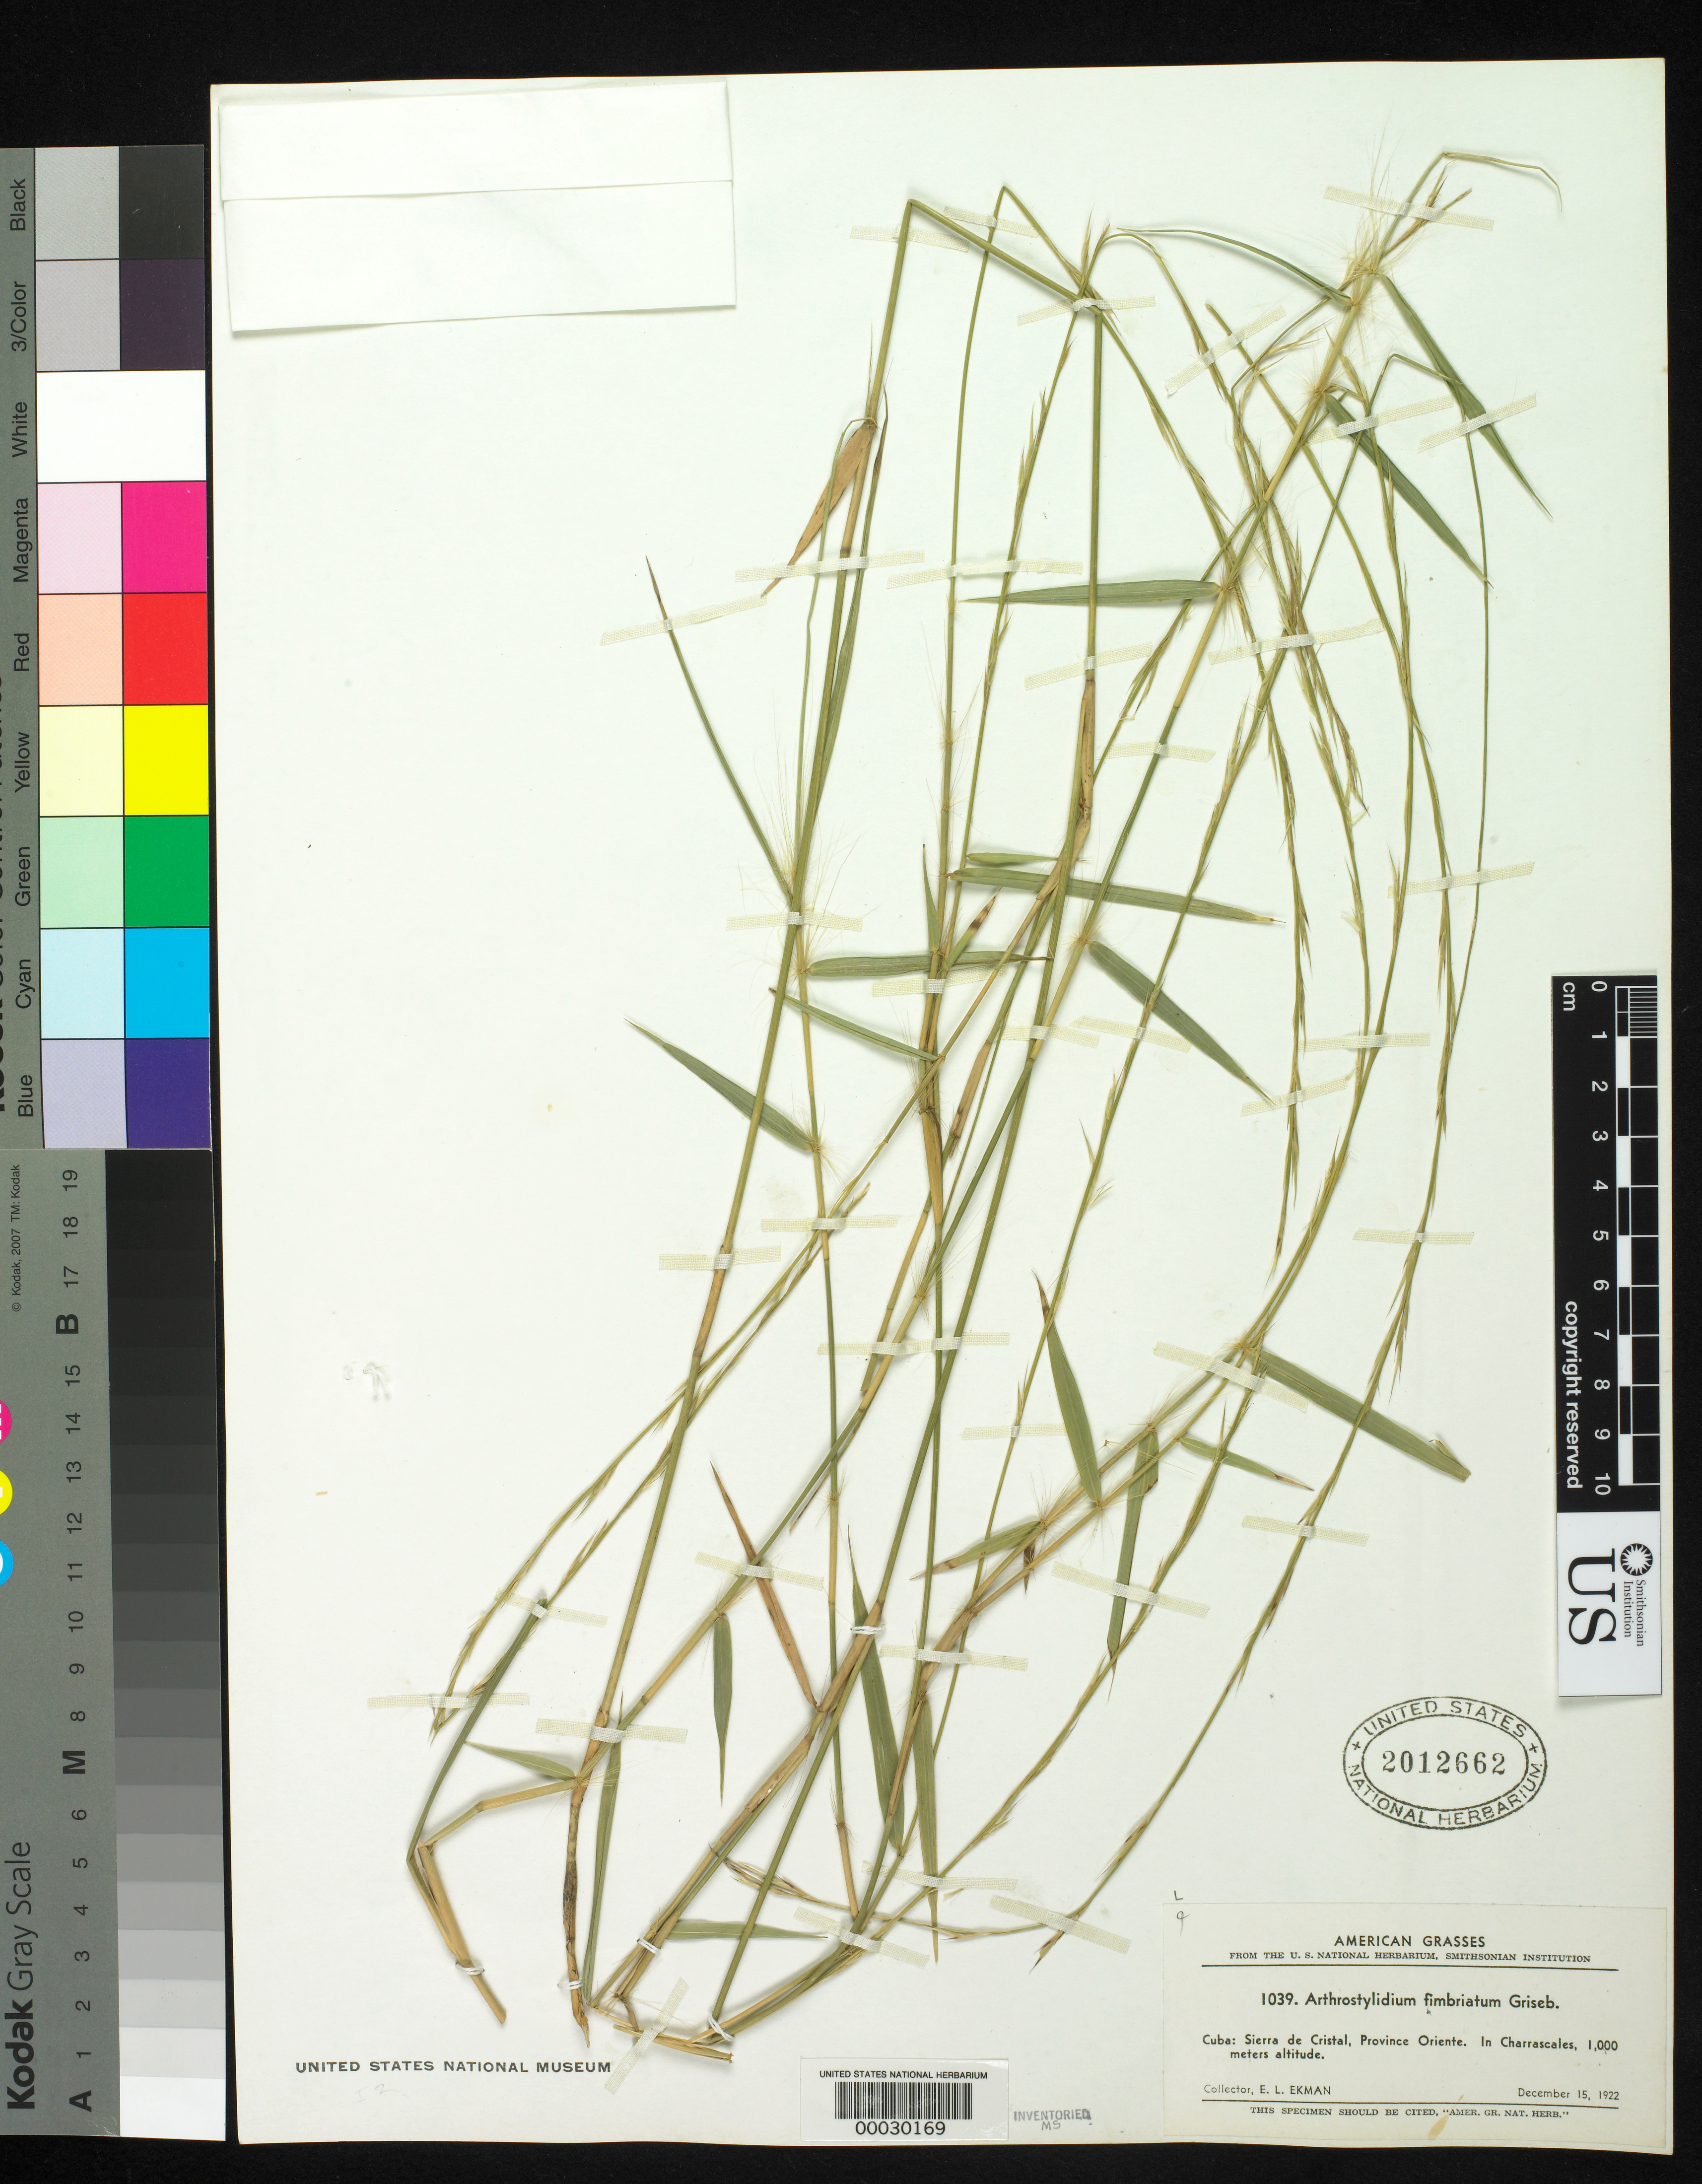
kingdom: Plantae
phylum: Tracheophyta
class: Liliopsida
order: Poales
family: Poaceae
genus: Arthrostylidium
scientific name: Arthrostylidium fimbriatum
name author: Griseb.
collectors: E. L. Ekman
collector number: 1039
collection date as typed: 15 Dec 1922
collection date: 1922-12-15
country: Cuba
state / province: Oriente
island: Greater Antilles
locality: Sierra de cristal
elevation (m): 1000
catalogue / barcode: US 2012662